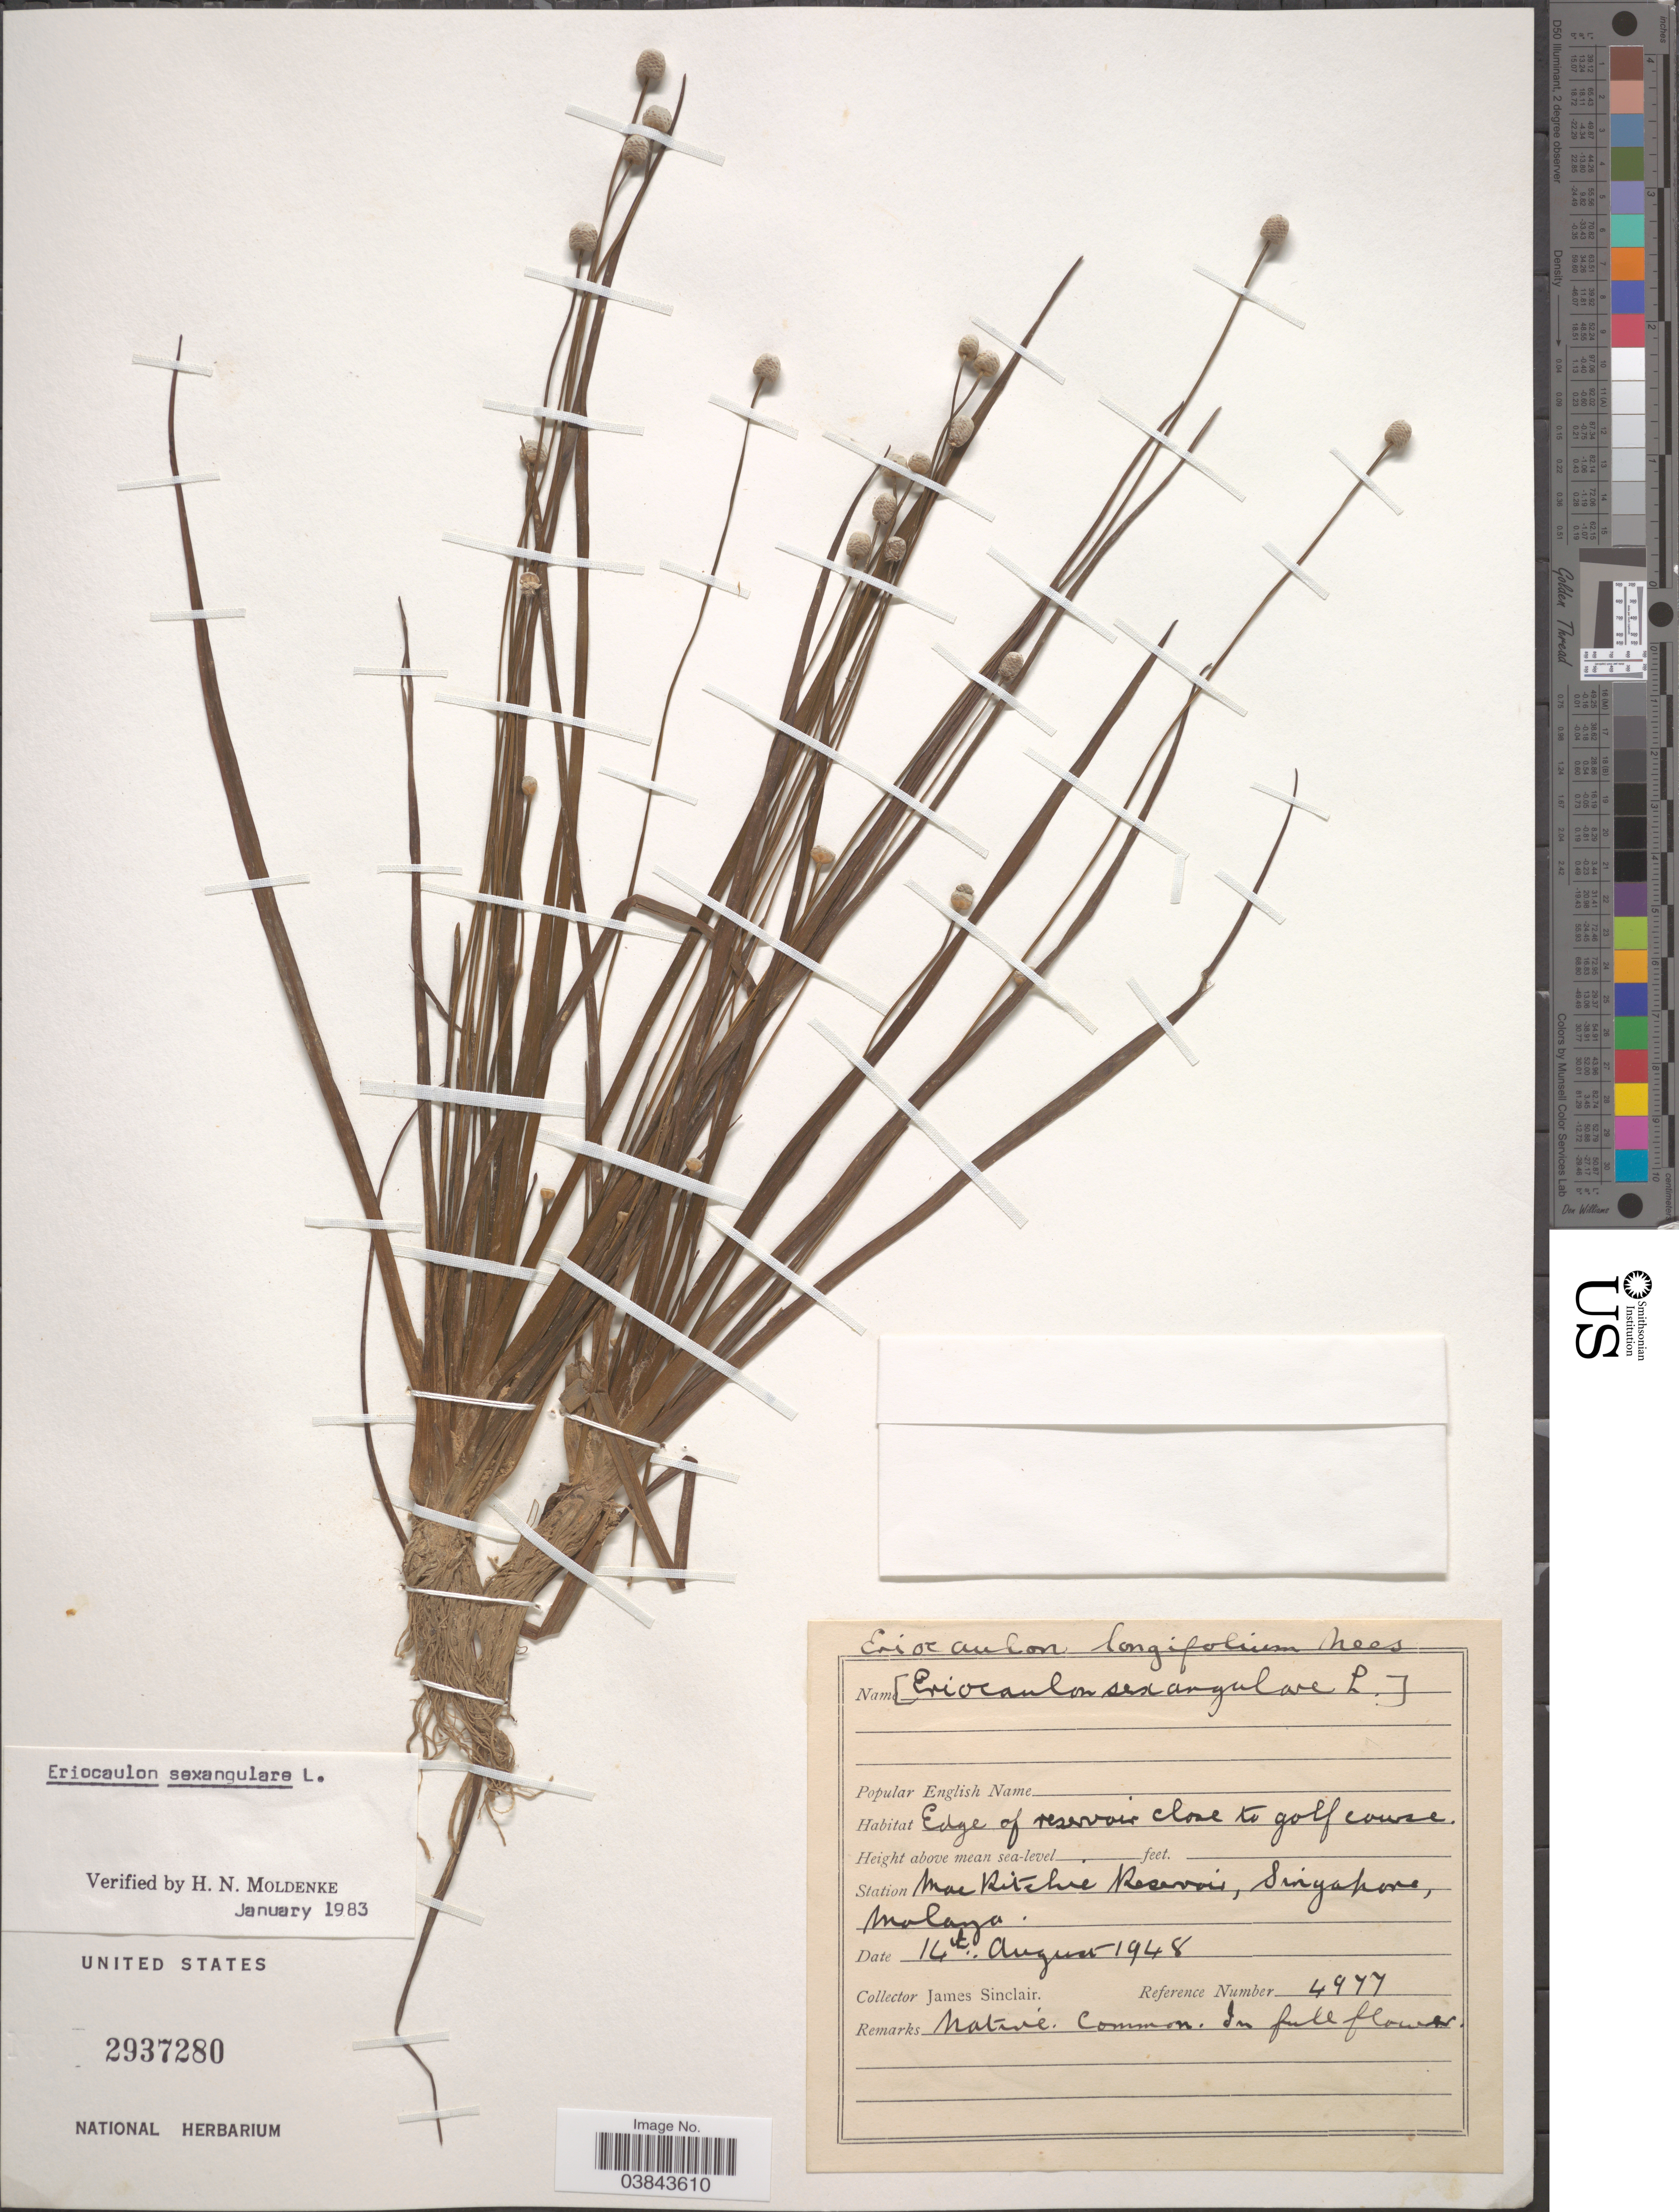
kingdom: Plantae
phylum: Tracheophyta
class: Liliopsida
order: Poales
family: Eriocaulaceae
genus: Eriocaulon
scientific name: Eriocaulon sexangulare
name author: L.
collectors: J. Sinclair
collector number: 4977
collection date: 1948-08-14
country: Singapore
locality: Station Mac Ritchie Reservoir, Malaya.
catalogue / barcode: US 2937280